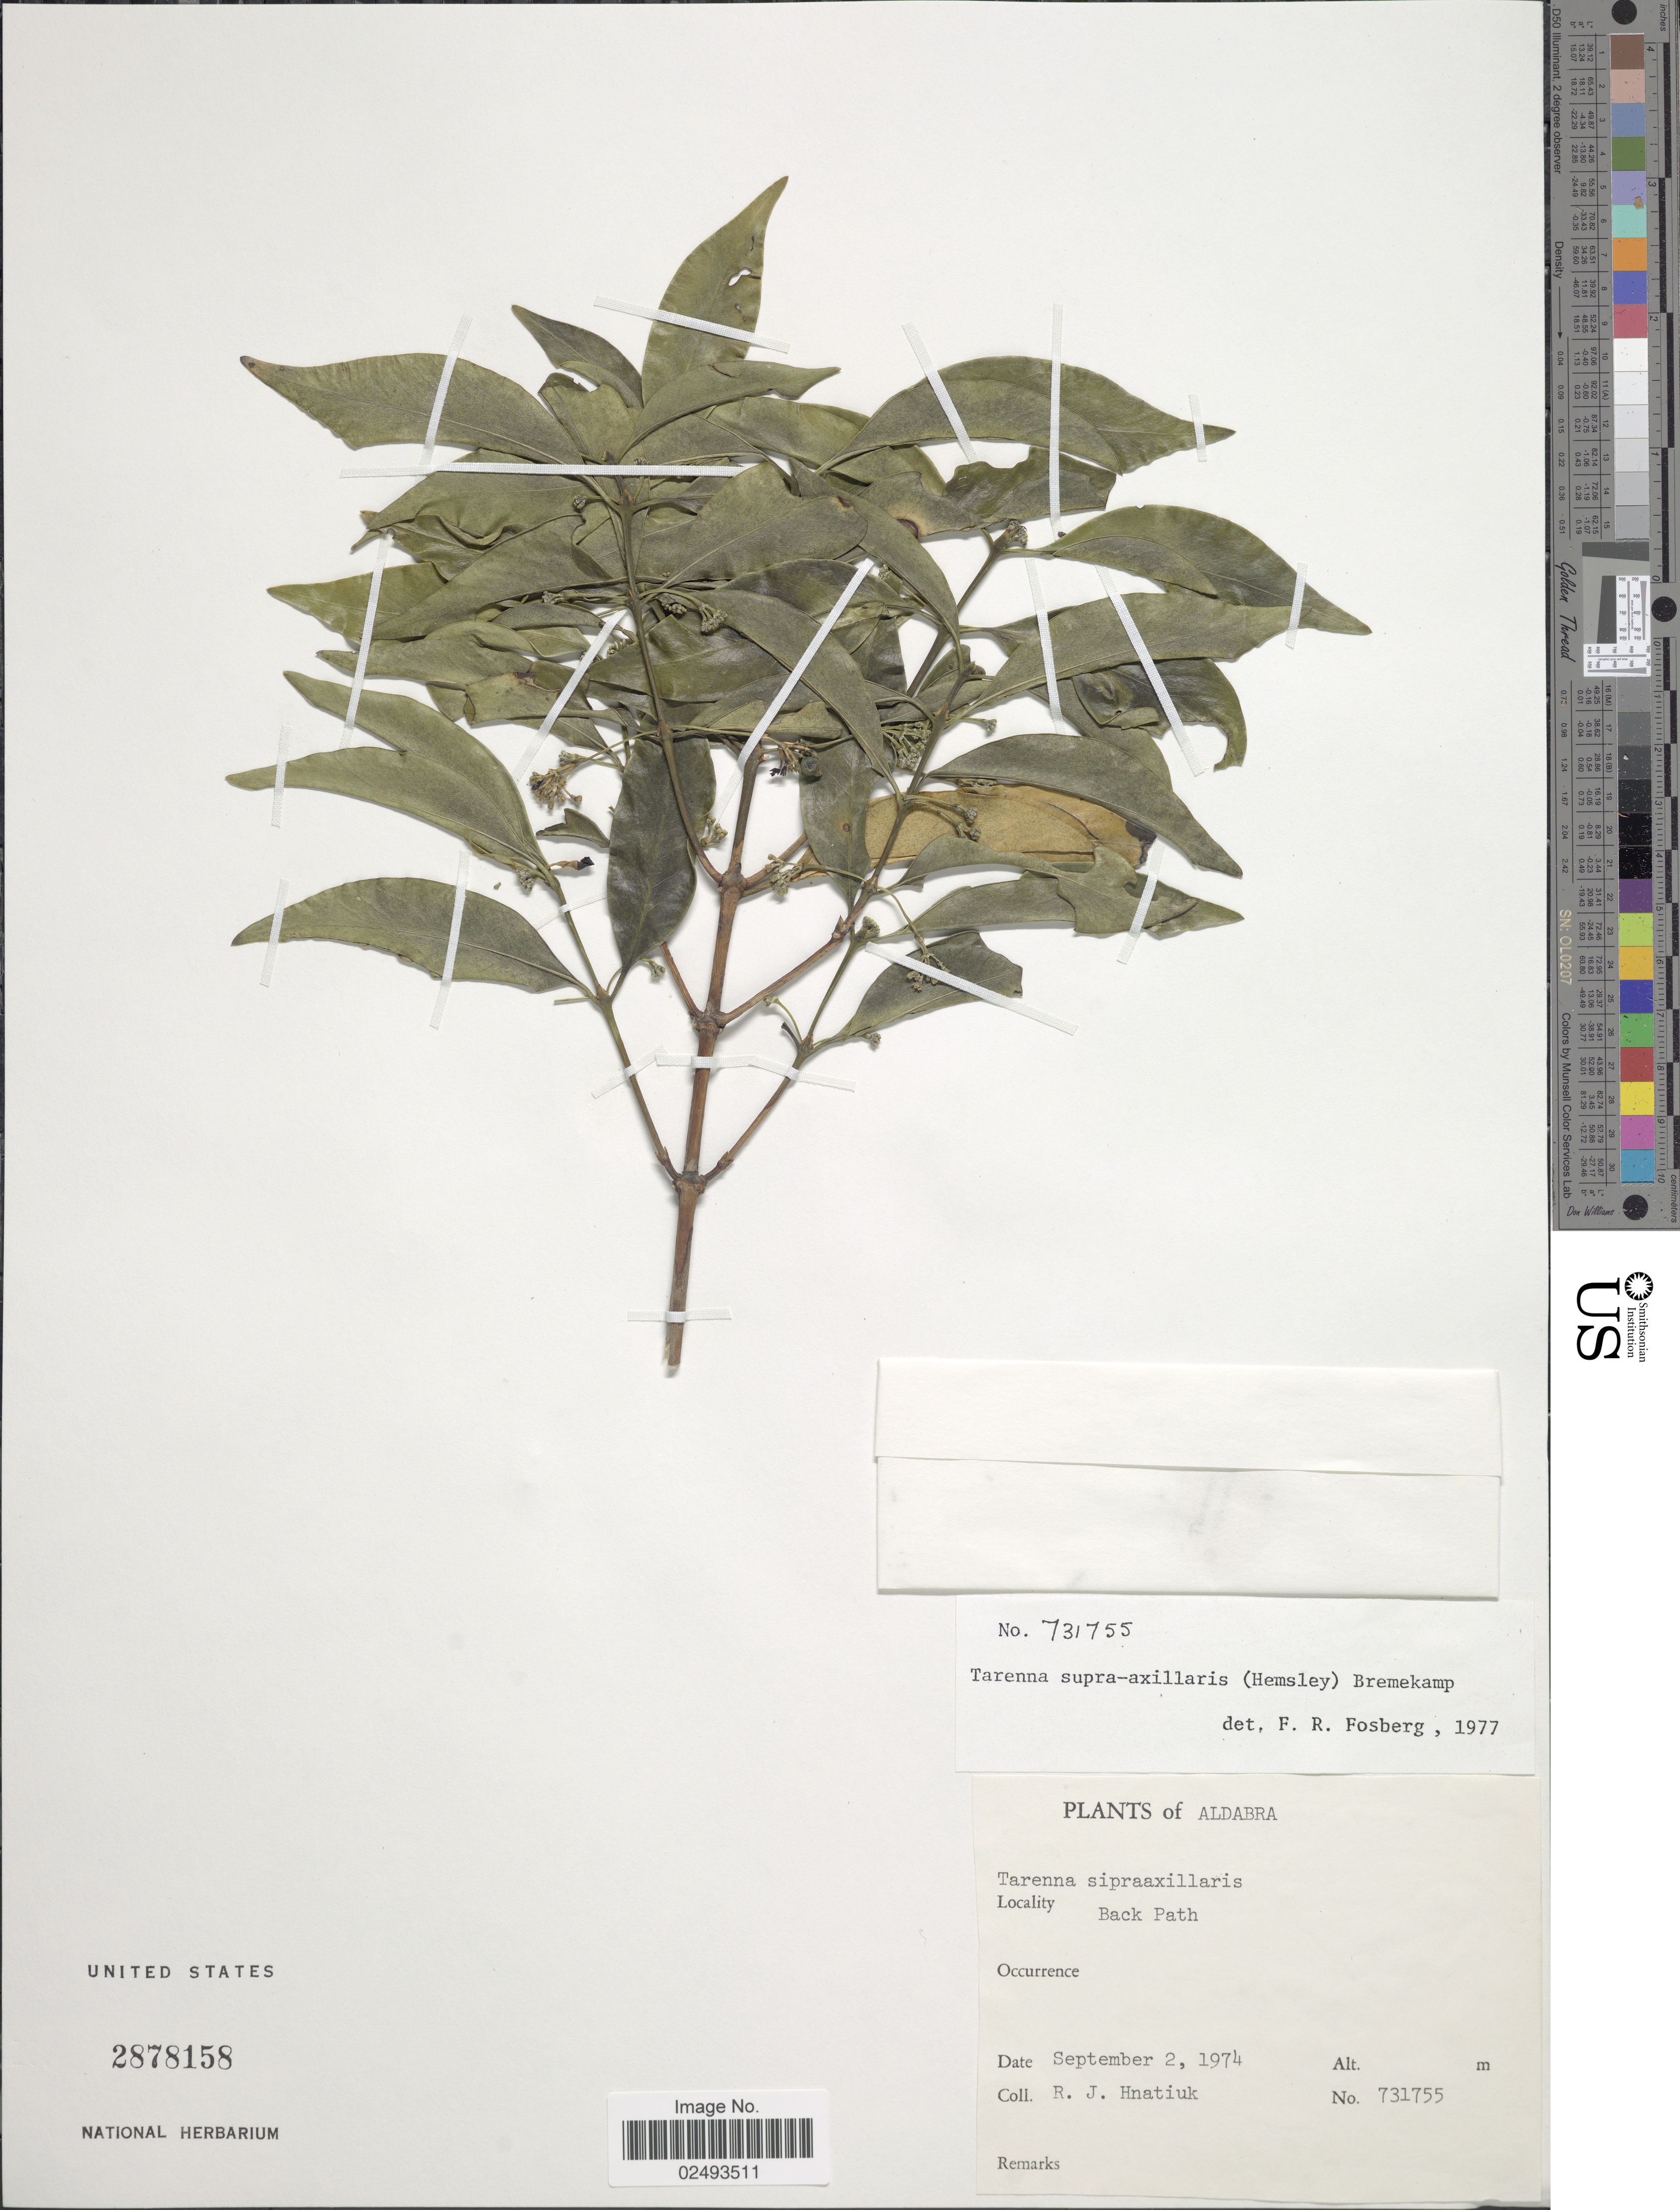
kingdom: Plantae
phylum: Tracheophyta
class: Magnoliopsida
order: Gentianales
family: Rubiaceae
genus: Tarenna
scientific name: Tarenna supra-axillaris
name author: (Hemsl.) Bremek.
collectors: R. Hnatiuk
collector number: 731755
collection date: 1974-09-02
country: Seychelles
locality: Aldabra, Back Path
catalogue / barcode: US 2878158